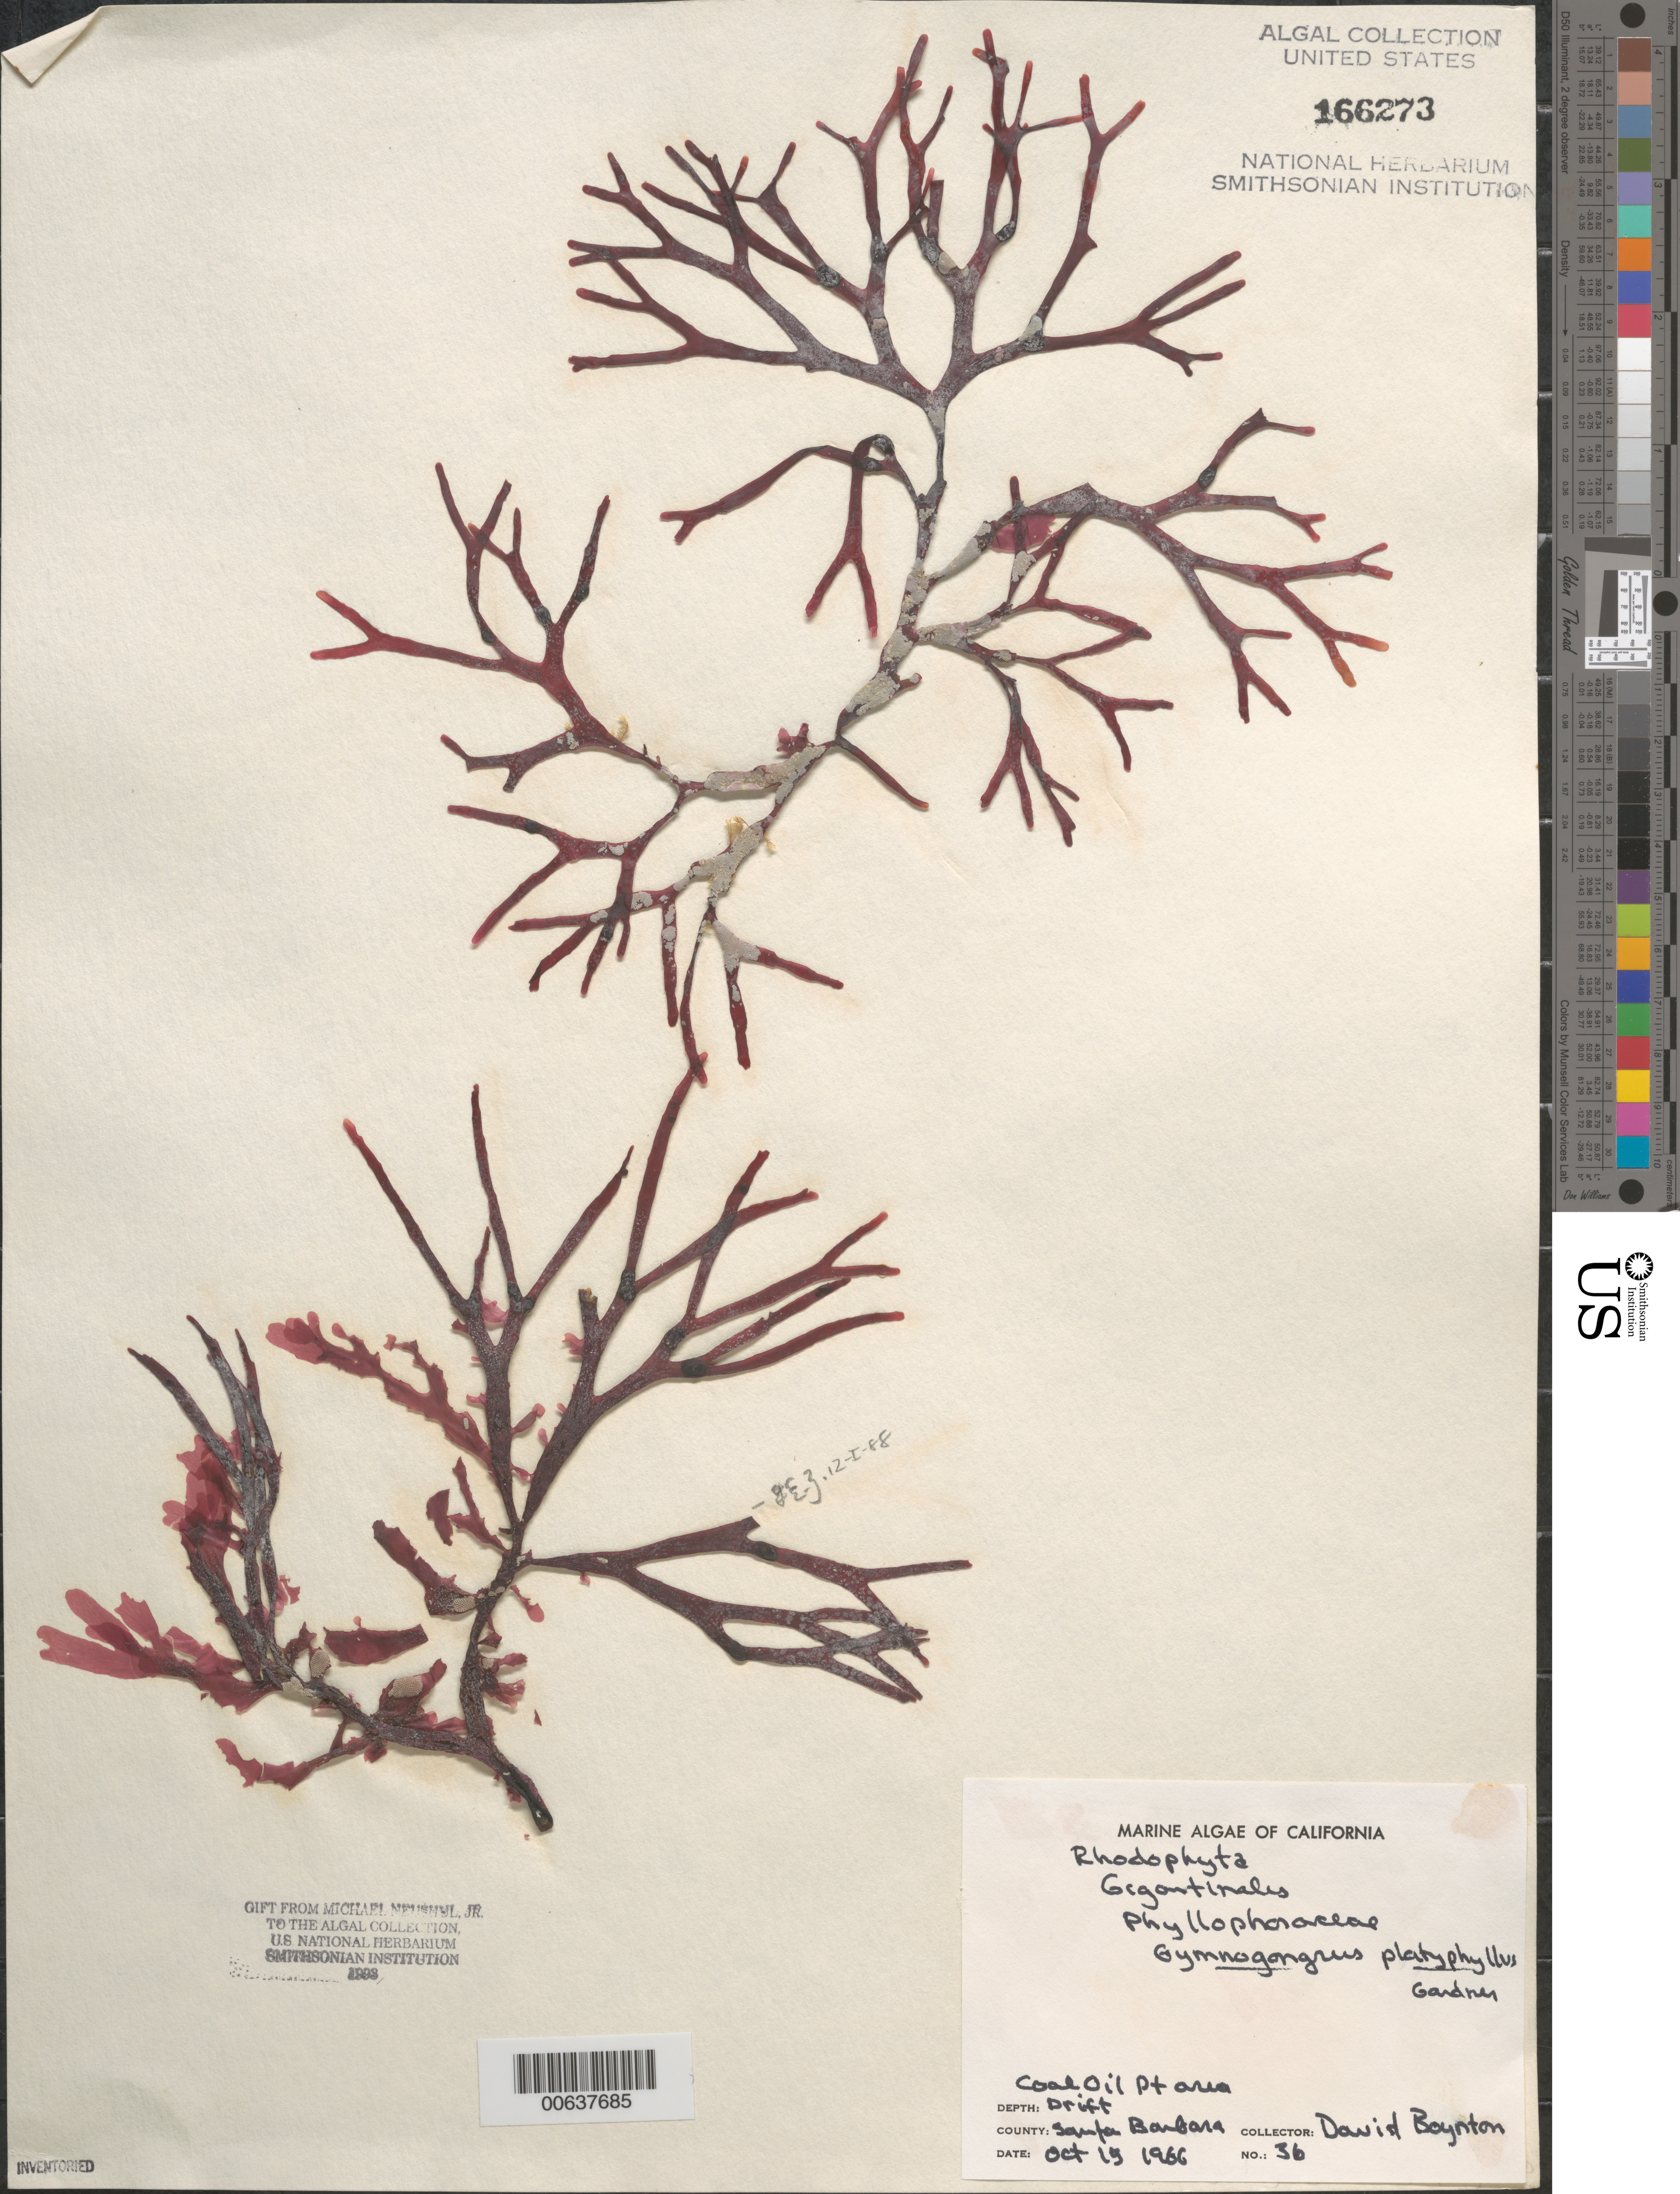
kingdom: Plantae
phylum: Rhodophyta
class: Florideophyceae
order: Gigartinales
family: Phyllophoraceae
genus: Gymnogongrus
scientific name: Gymnogongrus platyphyllus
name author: N.L. Gardner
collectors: D. Boynton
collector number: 36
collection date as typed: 15 Oct 1966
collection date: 1966-10-15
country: United States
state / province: California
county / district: Santa Barbara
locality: Coal Oil Point area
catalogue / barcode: US 166273